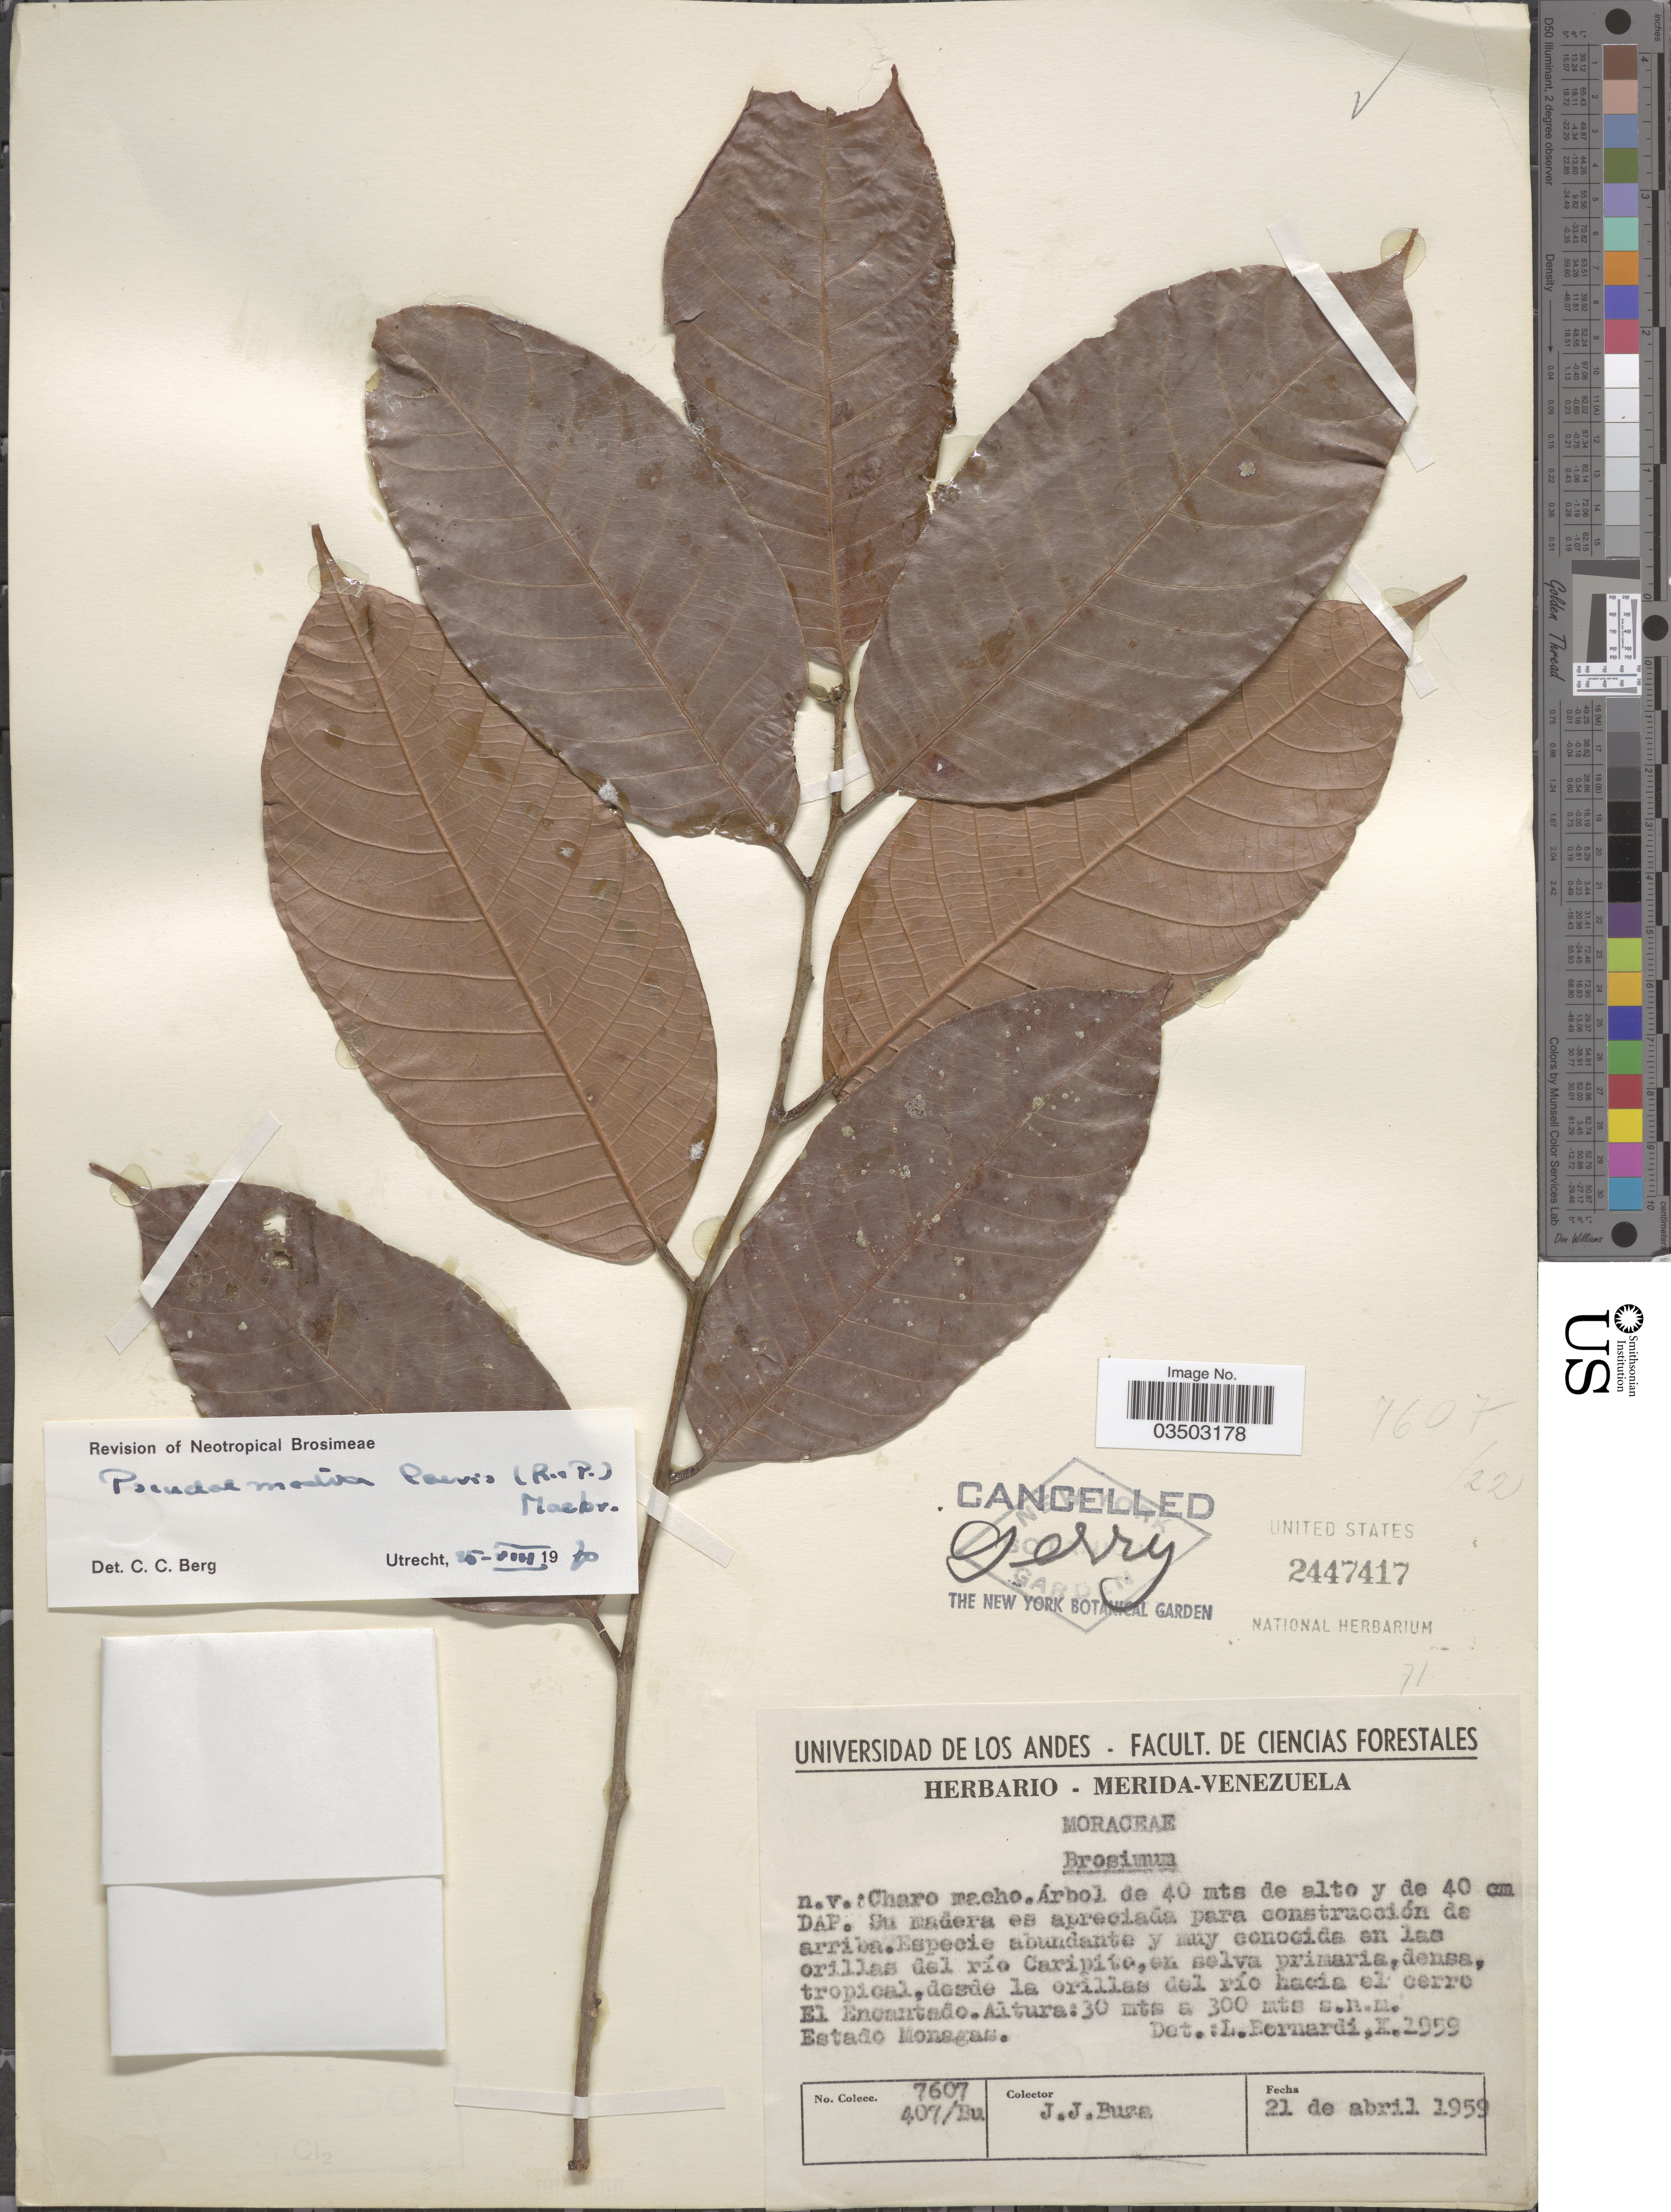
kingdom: Plantae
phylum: Tracheophyta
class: Magnoliopsida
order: Rosales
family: Moraceae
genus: Pseudolmedia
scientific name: Pseudolmedia laevis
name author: (Ruiz & Pav.) J.F. Macbr.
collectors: J. Buza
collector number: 7607/407/Bu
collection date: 1959-04-21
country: Venezuela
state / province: Monagas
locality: El Encantado.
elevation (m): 30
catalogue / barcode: US 2447417